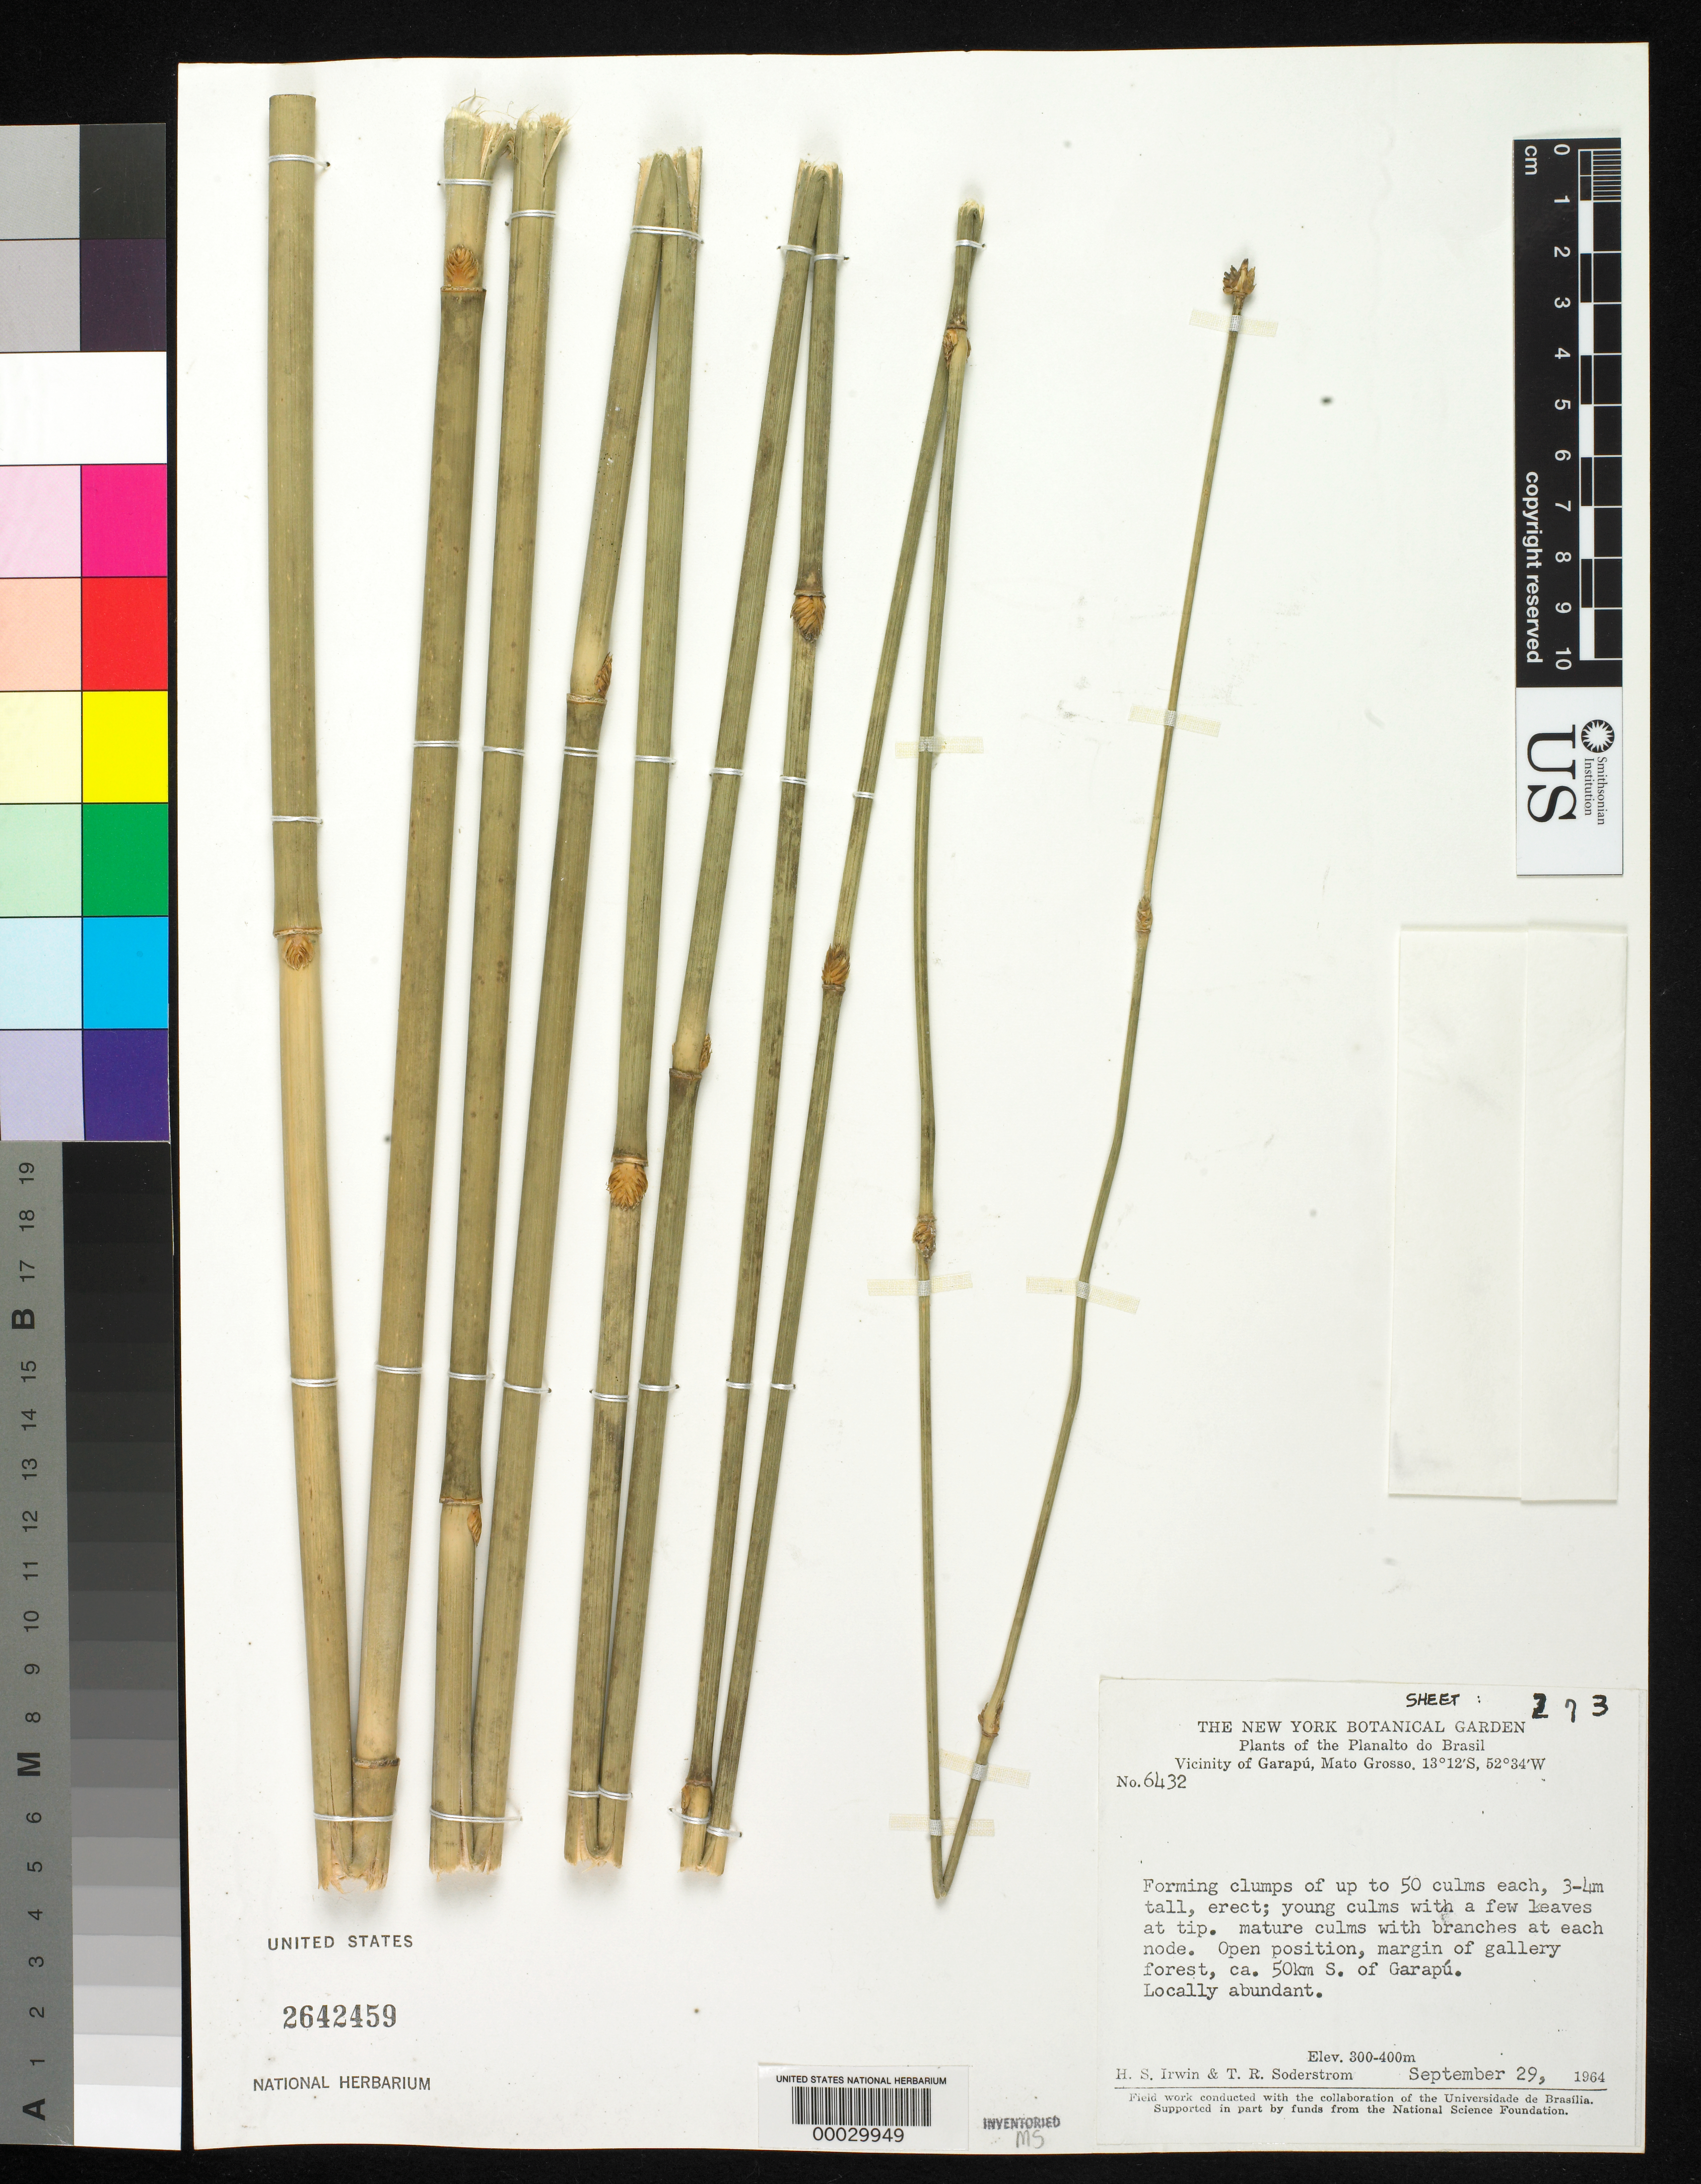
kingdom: Plantae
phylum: Tracheophyta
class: Liliopsida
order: Poales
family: Poaceae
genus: Actinocladum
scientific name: Actinocladum verticillatum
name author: (Nees) McClure ex Soderstr.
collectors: H. Irwin & T. R. Soderstrom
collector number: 6432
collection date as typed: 29 Sep 1964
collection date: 1964-09-29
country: Brazil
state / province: Mato Grosso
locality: Vicinity of Garapú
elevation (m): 300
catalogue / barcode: US 2642459